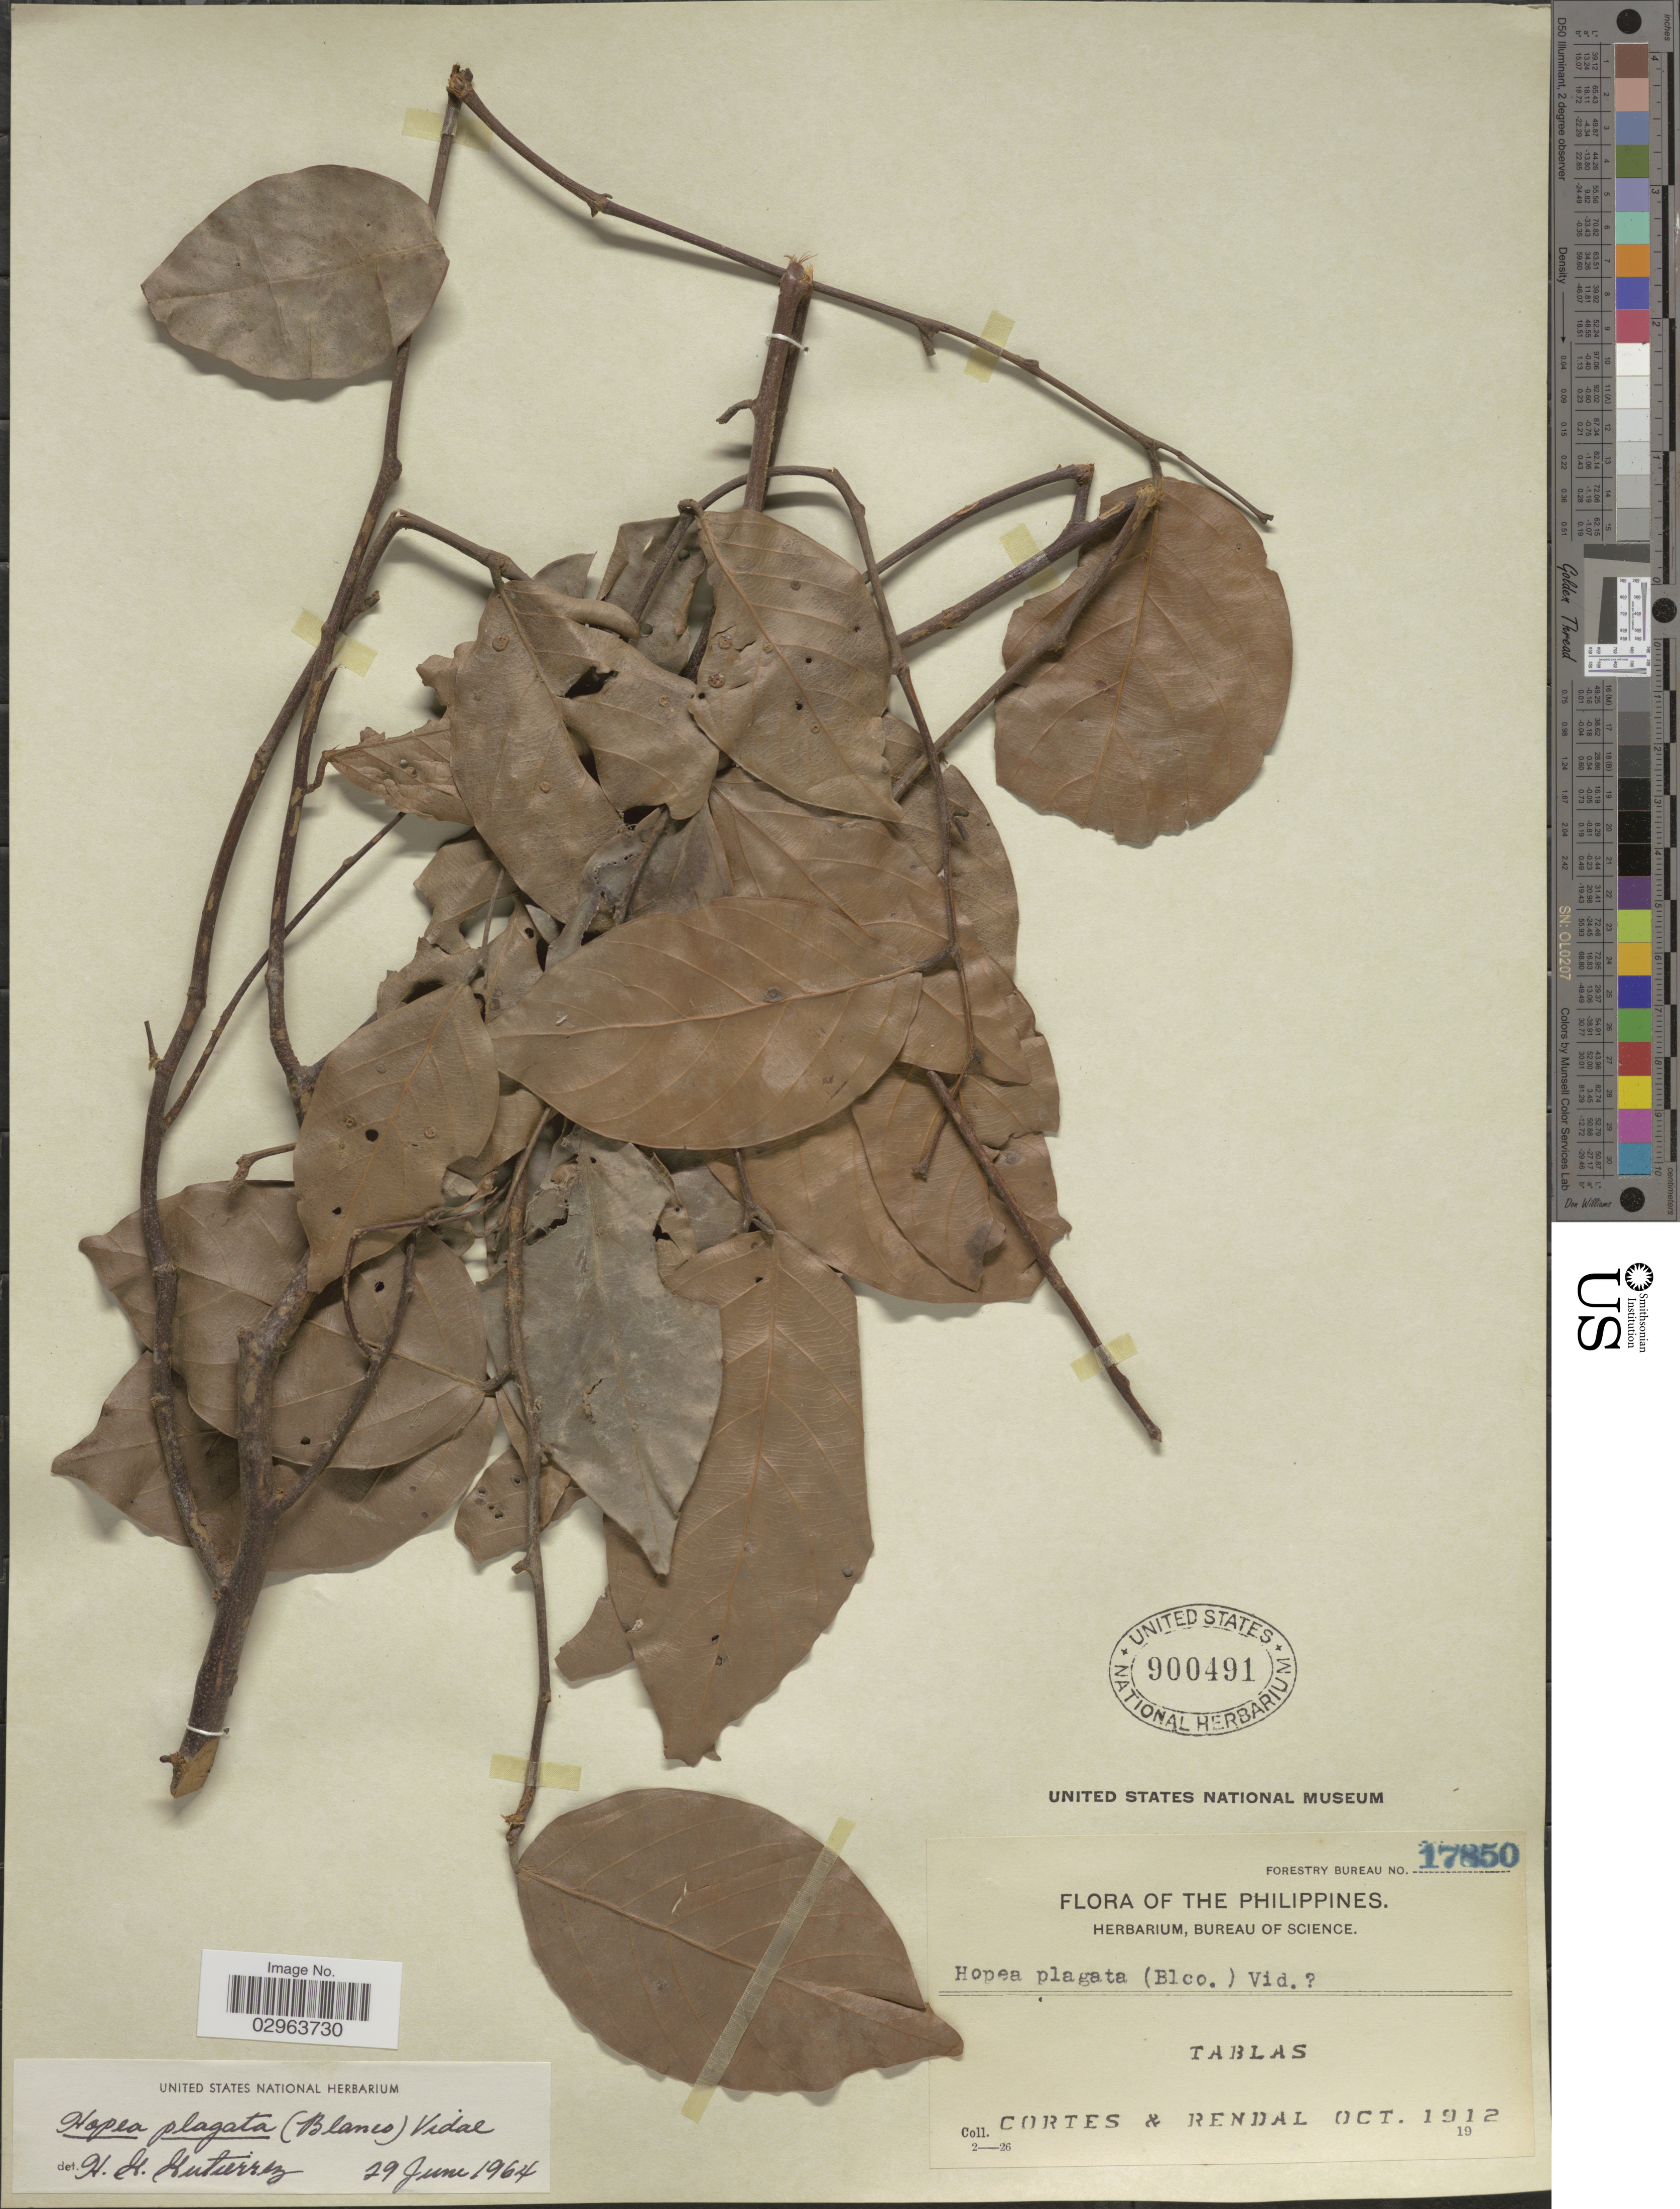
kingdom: Plantae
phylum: Tracheophyta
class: Magnoliopsida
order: Malvales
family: Dipterocarpaceae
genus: Hopea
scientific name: Hopea plagata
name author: (Blanco) Vidal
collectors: Cortes, -- & -. Rendal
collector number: Forestry Bureau 17850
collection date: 1912-10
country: Philippines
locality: Tablas.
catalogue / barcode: US 900491